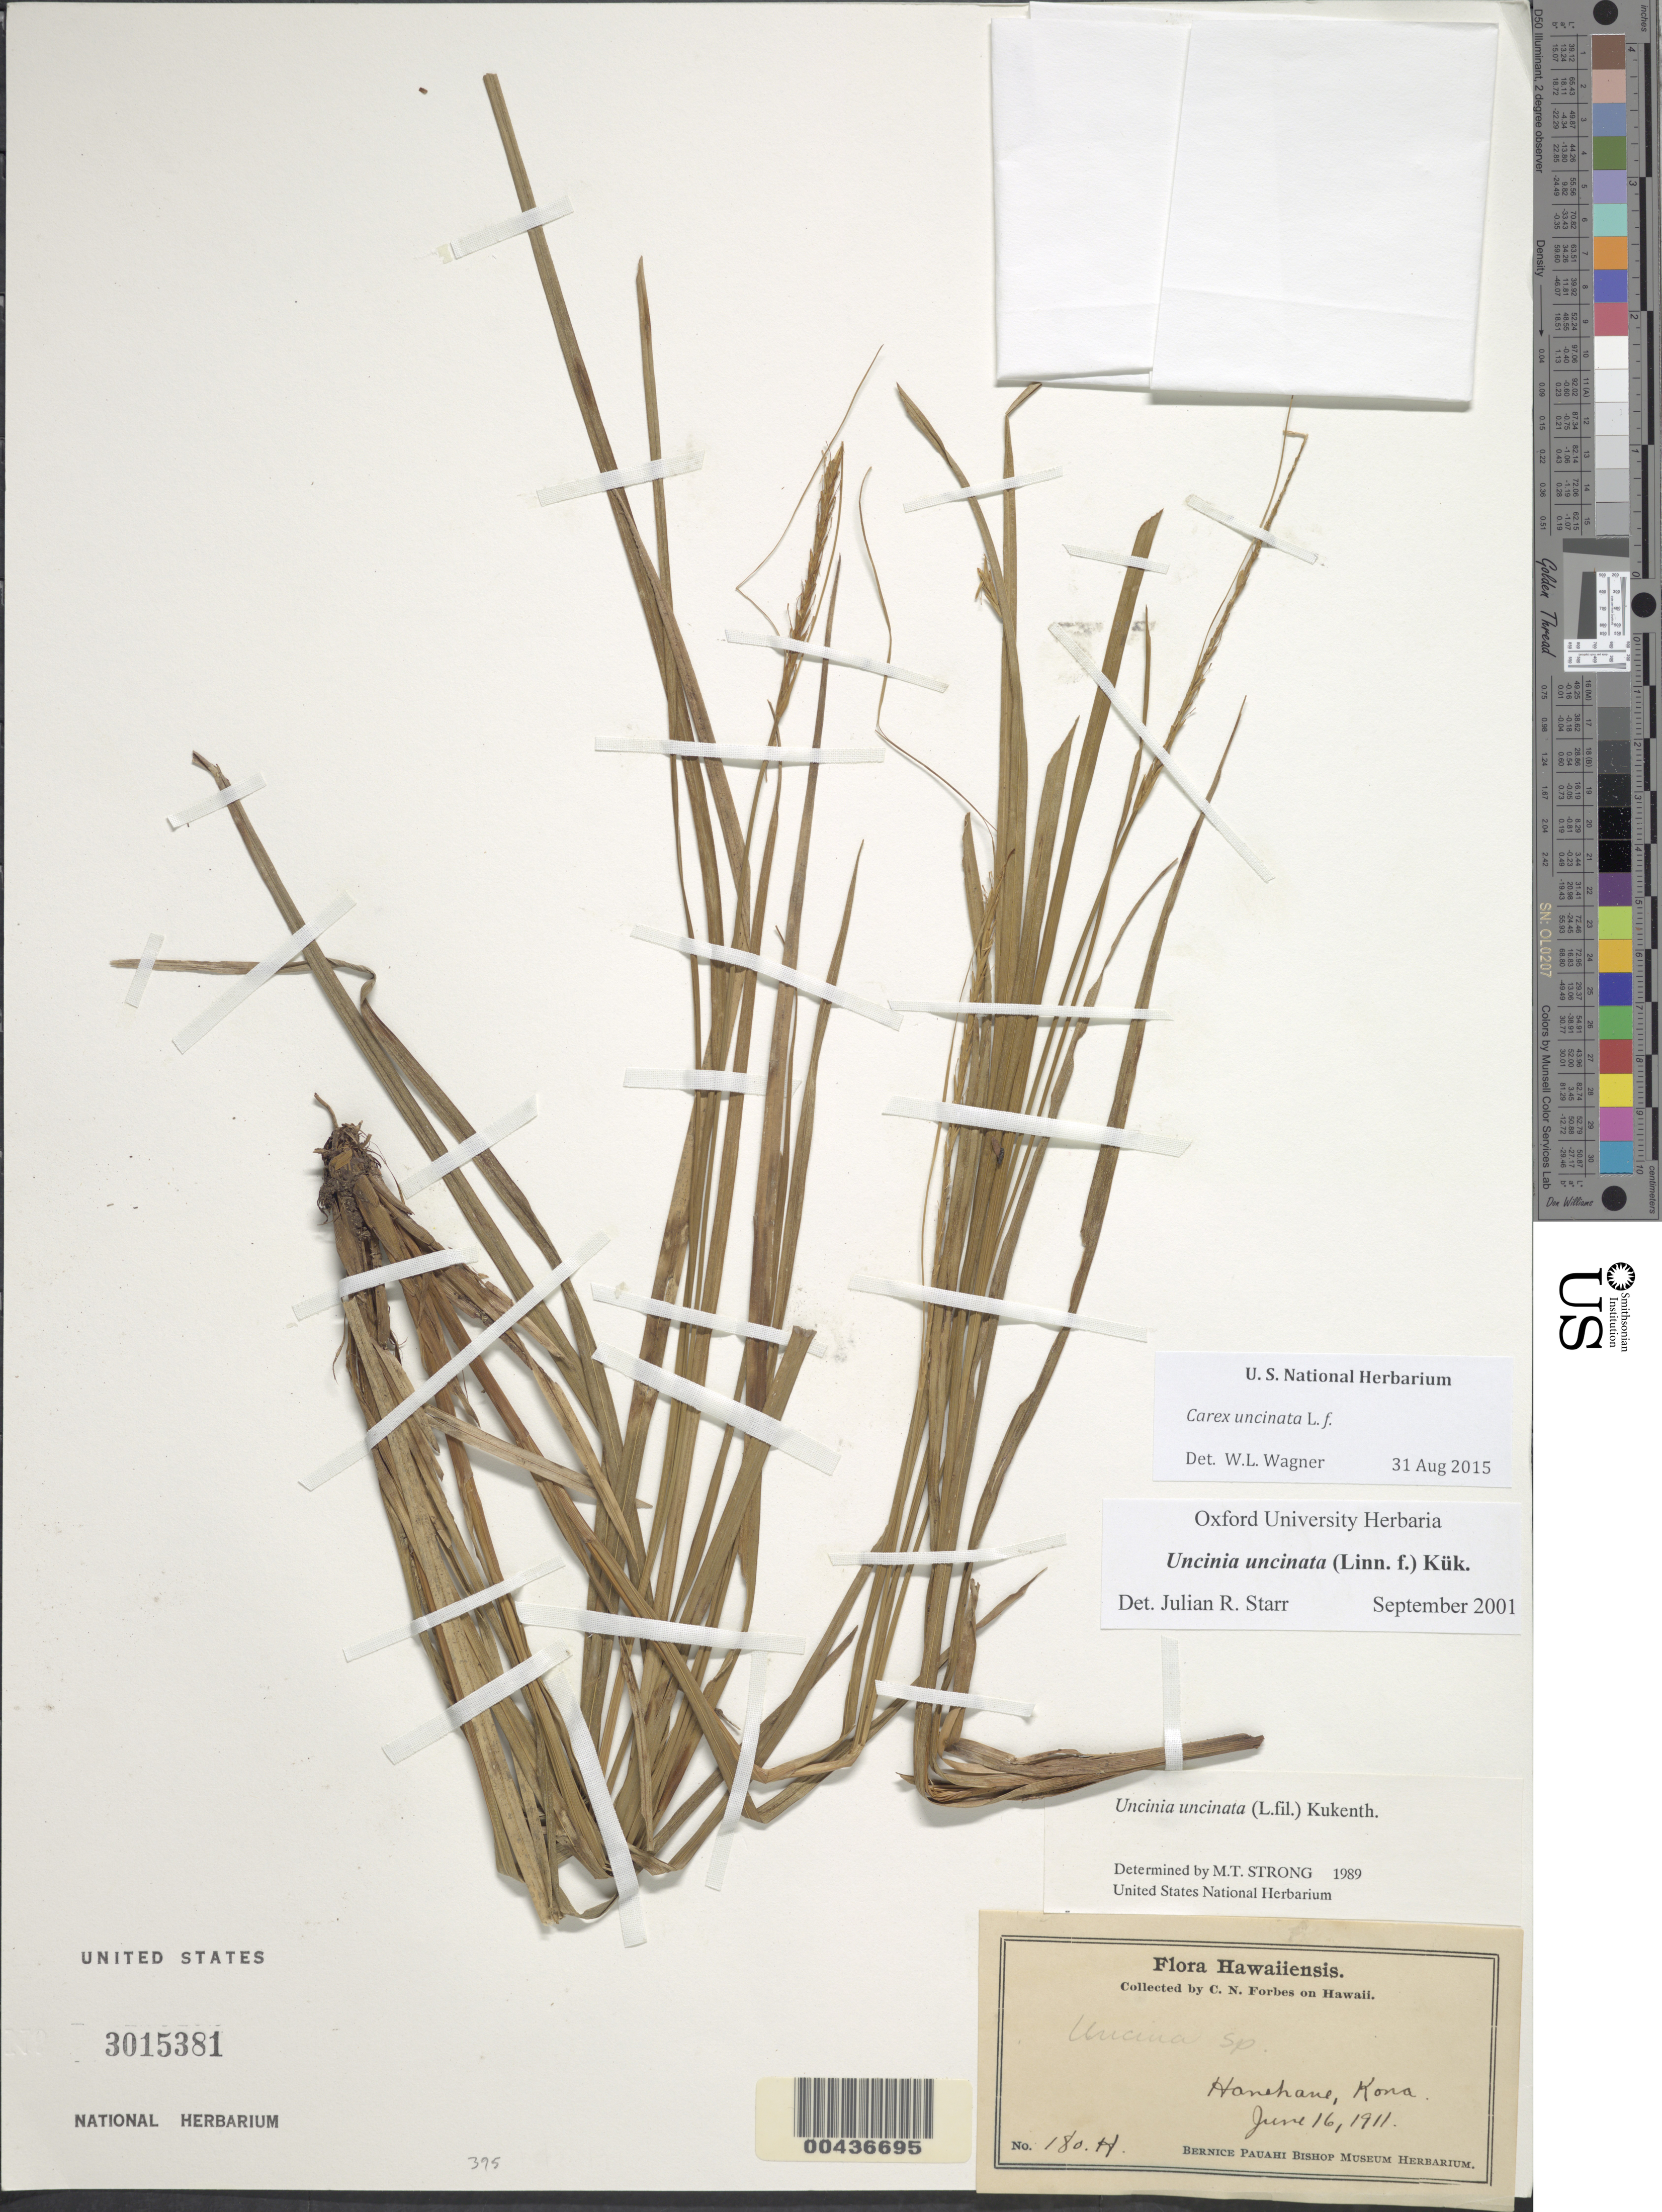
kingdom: Plantae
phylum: Tracheophyta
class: Liliopsida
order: Poales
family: Cyperaceae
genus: Carex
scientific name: Carex uncinata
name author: L. f.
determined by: Wagner, W. L., (BOT), Smithsonian Institution - National Museum of Natural History (UNITED STATES)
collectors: C. N. Forbes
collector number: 180.H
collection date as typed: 16 Jun 1911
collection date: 1911-06-16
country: United States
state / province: Hawaii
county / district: Hawaii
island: Hawaii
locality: Hanehane, Kona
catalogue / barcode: US 3015381